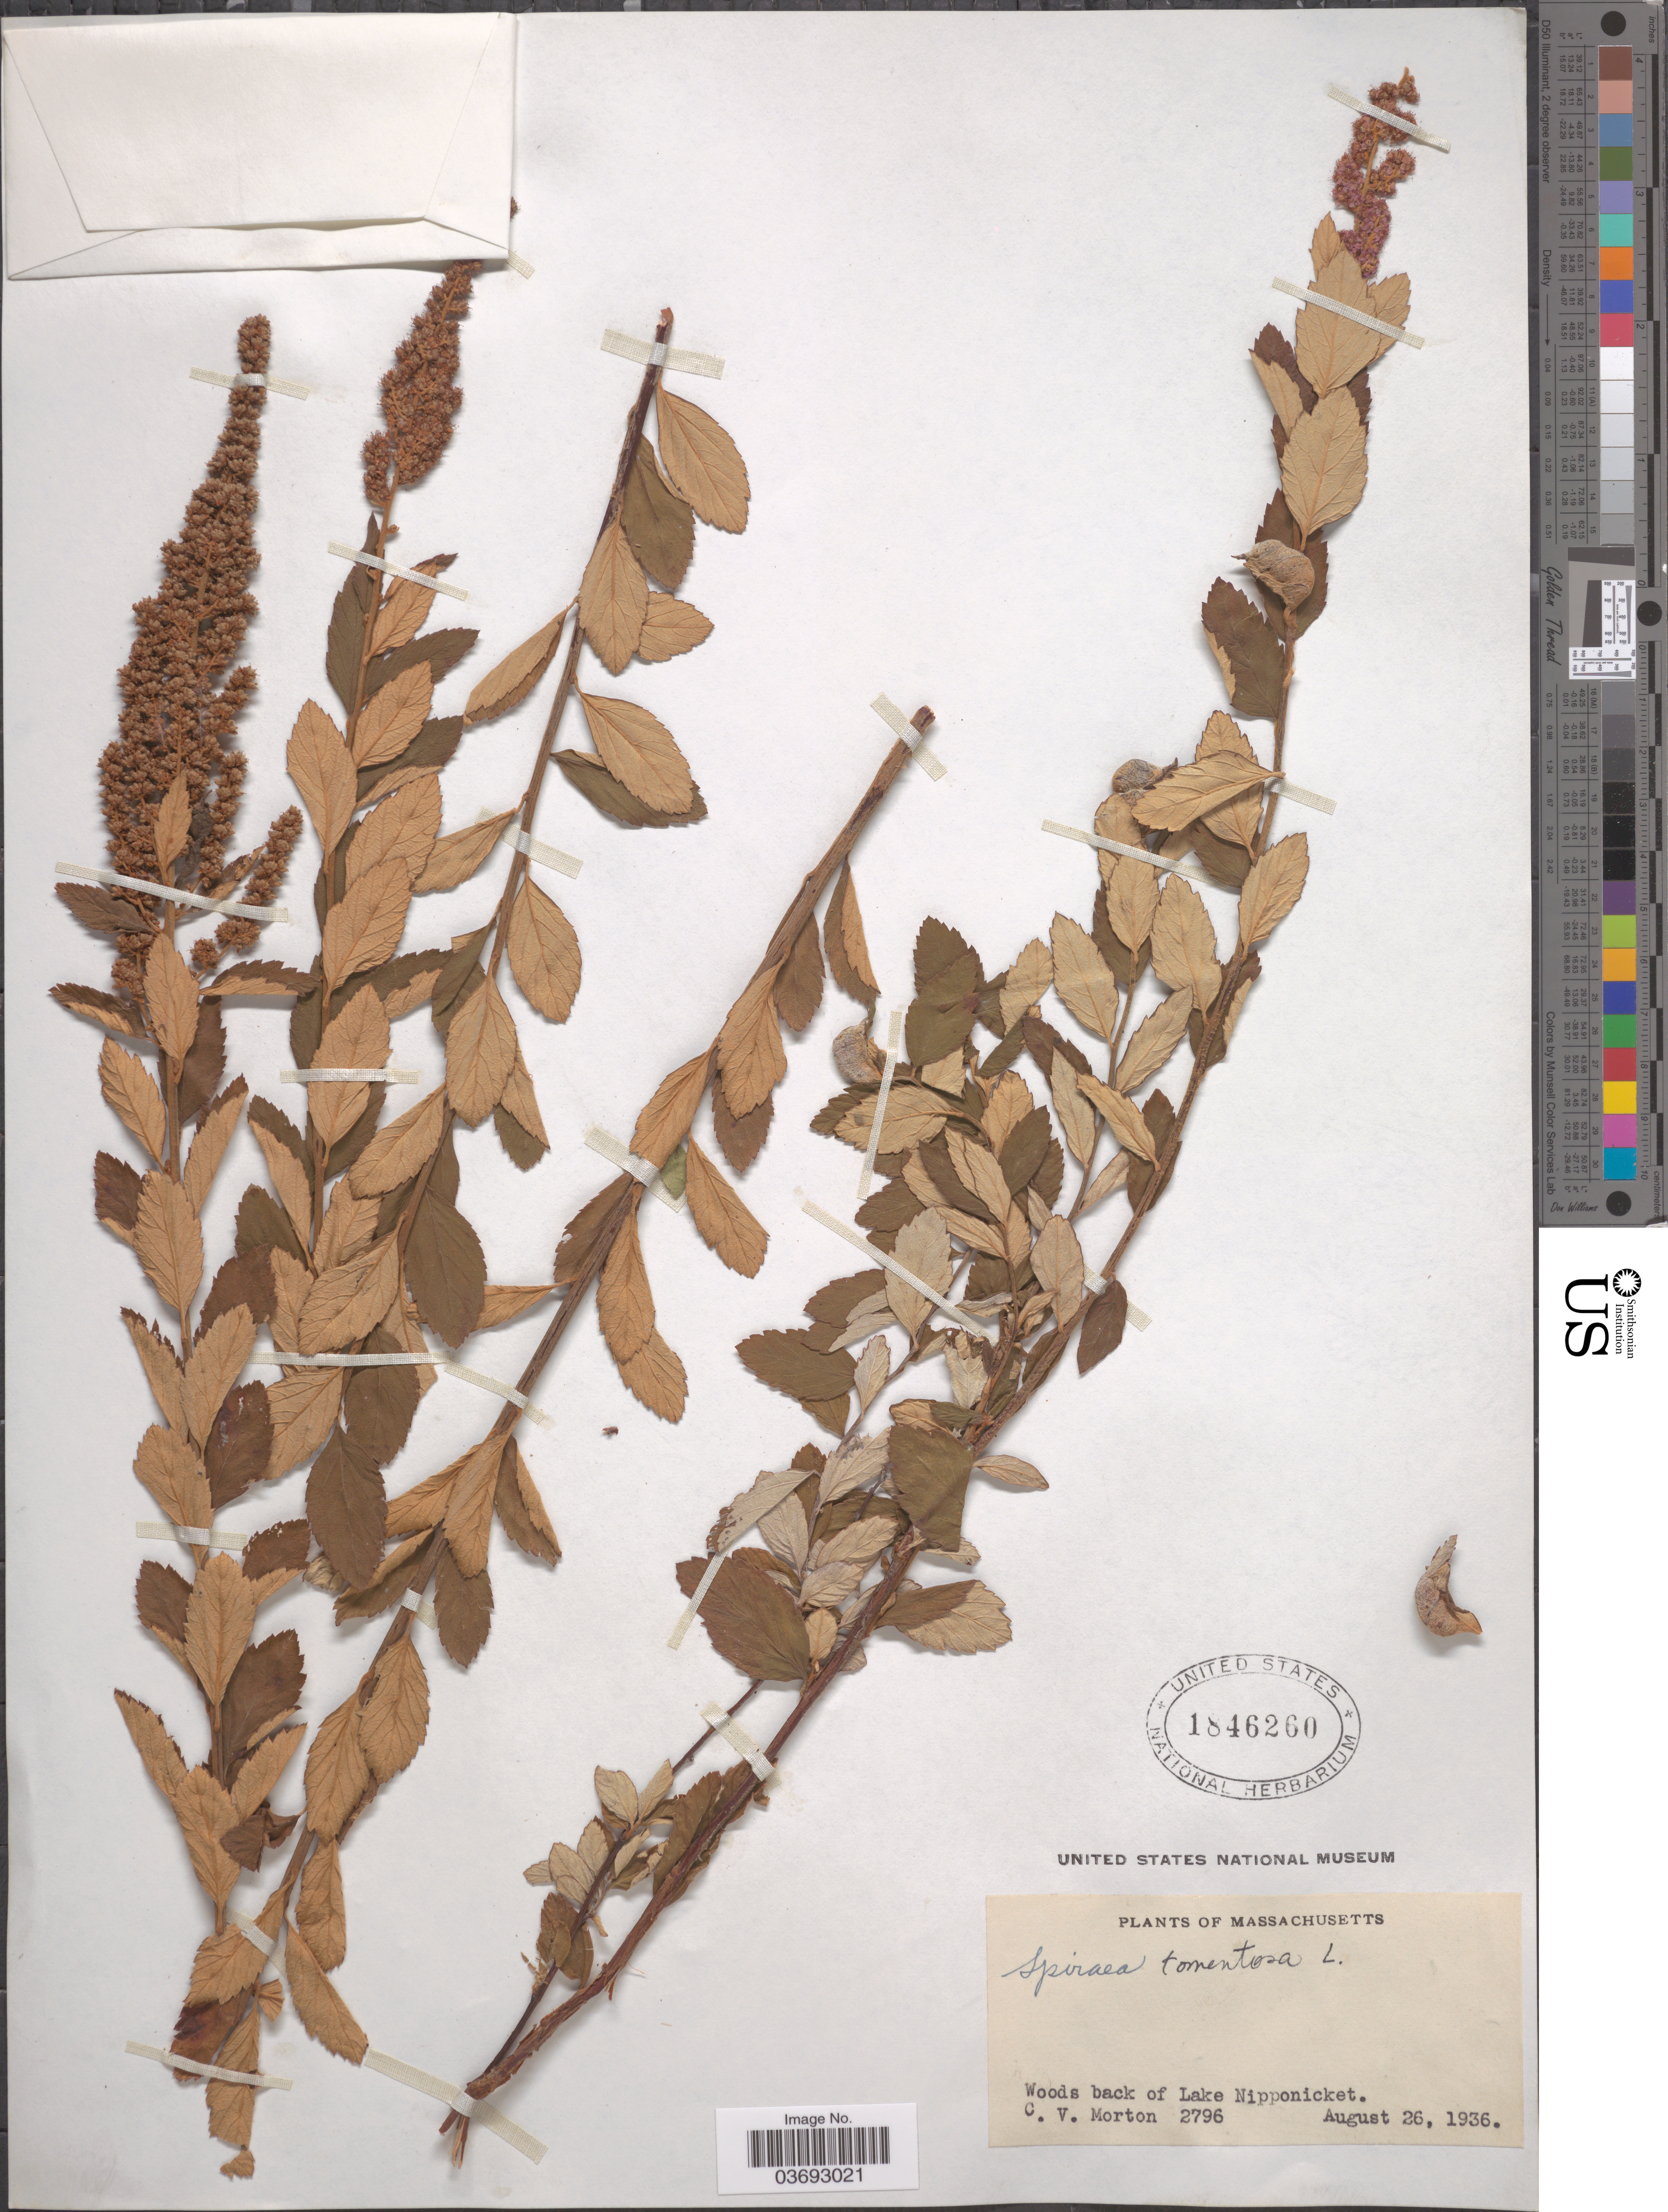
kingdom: Plantae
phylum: Tracheophyta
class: Magnoliopsida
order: Rosales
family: Rosaceae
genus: Spiraea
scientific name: Spiraea tomentosa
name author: L.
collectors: C. V. Morton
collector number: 2796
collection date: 1936-08-26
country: United States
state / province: Massachusetts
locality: Woods back of Lake Nipponicket.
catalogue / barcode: US 1846260